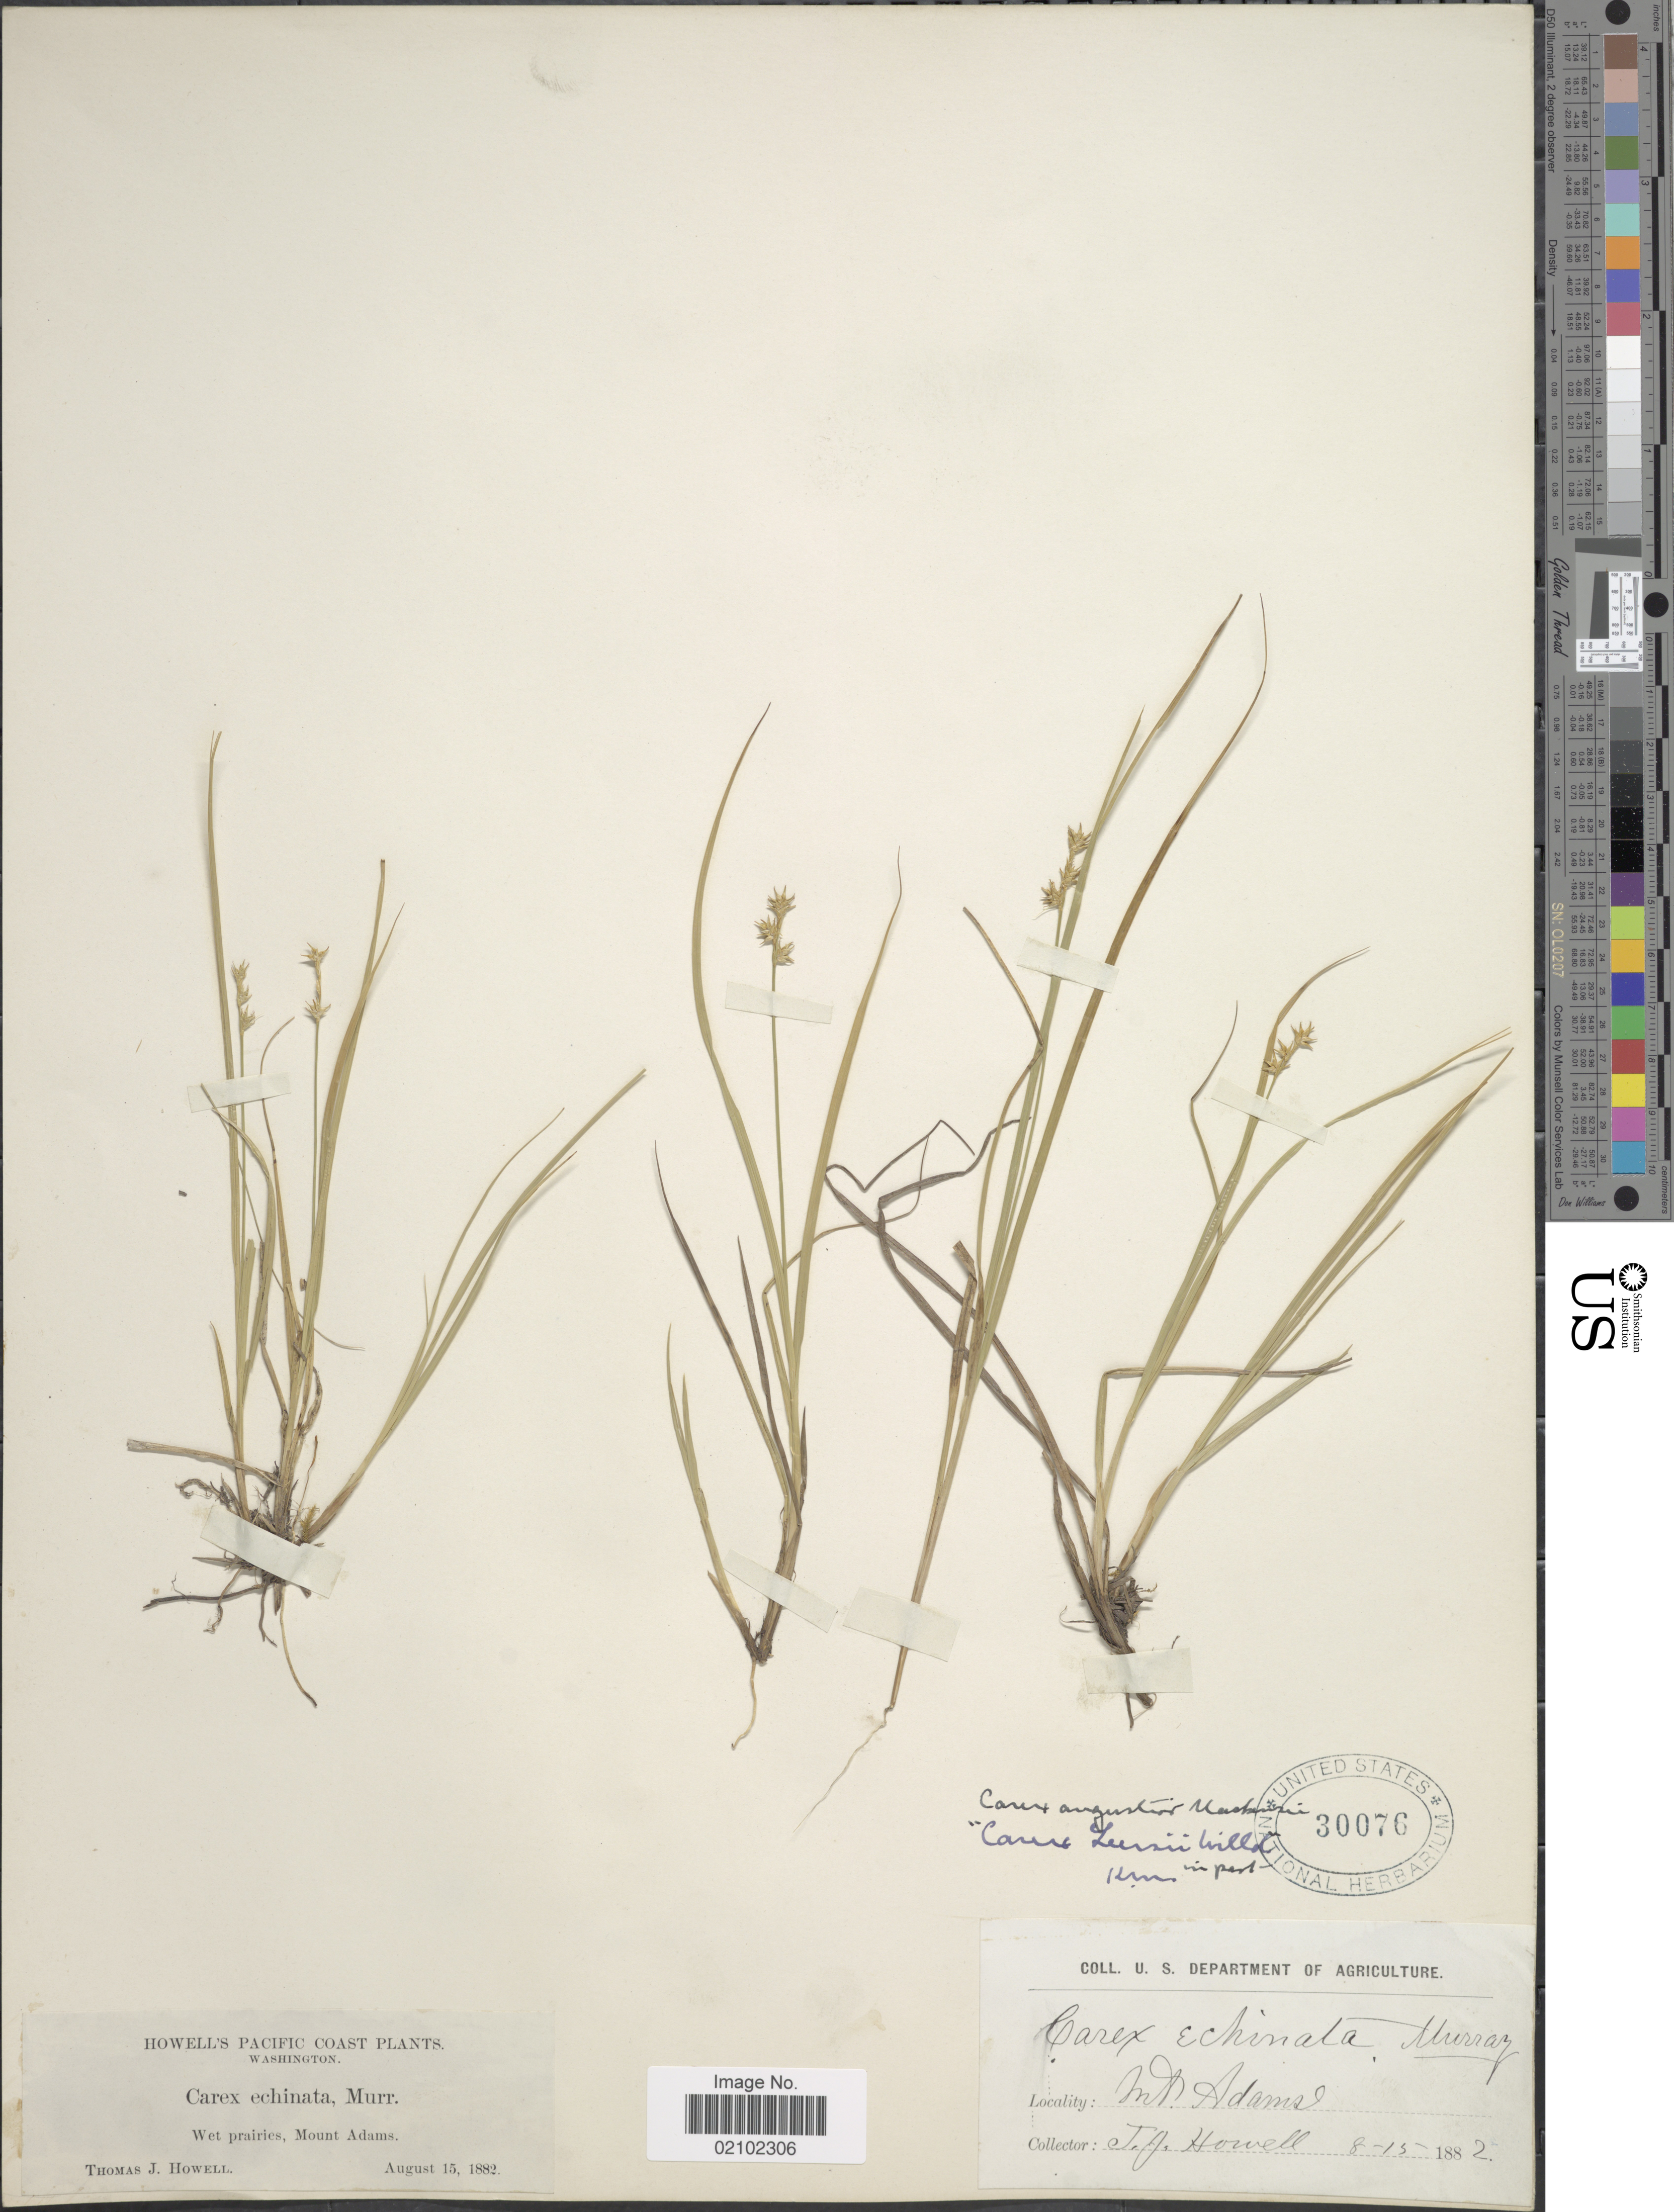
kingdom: Plantae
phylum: Tracheophyta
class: Liliopsida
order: Poales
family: Cyperaceae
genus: Carex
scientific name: Carex echinata subsp. echinata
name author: Murray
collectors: J. T. Howell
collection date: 1882-08-15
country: United States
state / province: Washington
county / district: Yakima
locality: Pacific Coast, Mount Adams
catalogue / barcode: US 30076